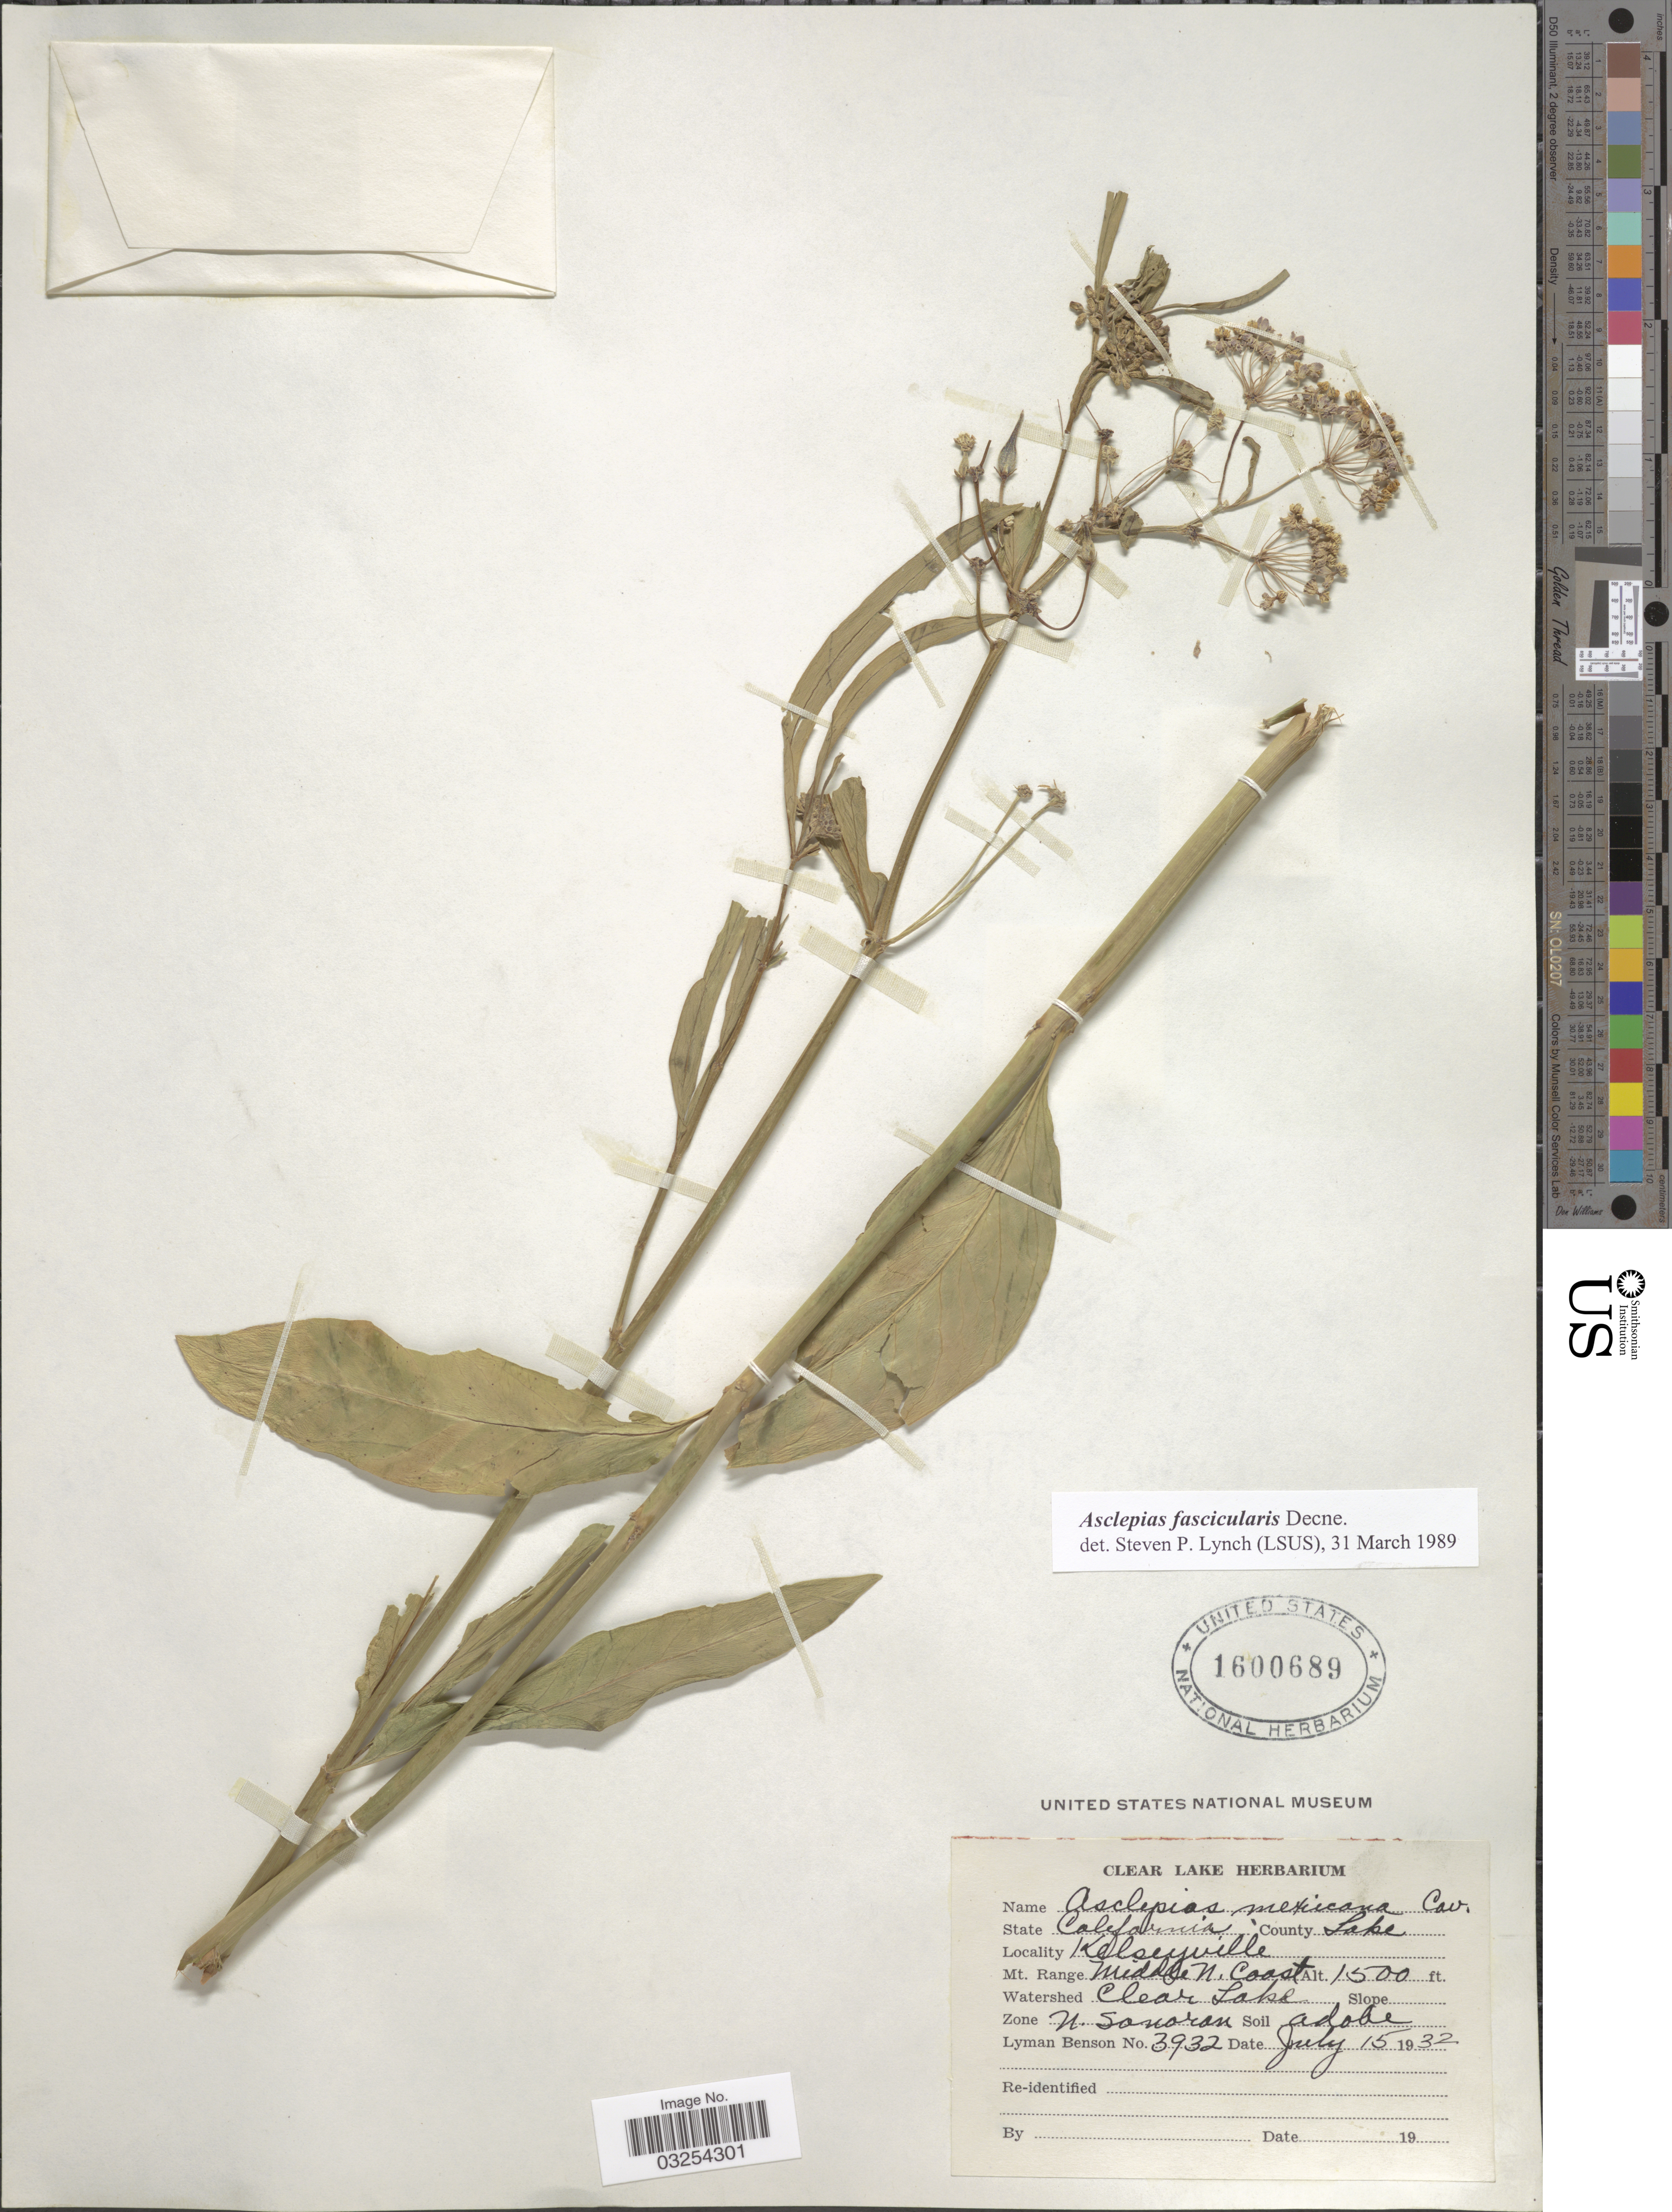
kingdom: Plantae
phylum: Tracheophyta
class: Magnoliopsida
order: Gentianales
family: Apocynaceae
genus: Asclepias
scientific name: Asclepias fascicularis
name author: Decne.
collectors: L. D. Benson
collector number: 3922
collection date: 1932-07-15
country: United States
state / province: California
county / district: Lake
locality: County Lake. Kelseyville. Mt. Range Middle N. Coast. Watershed Clear Lake. Zone N. Sonoran.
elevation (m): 457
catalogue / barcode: US 1600689